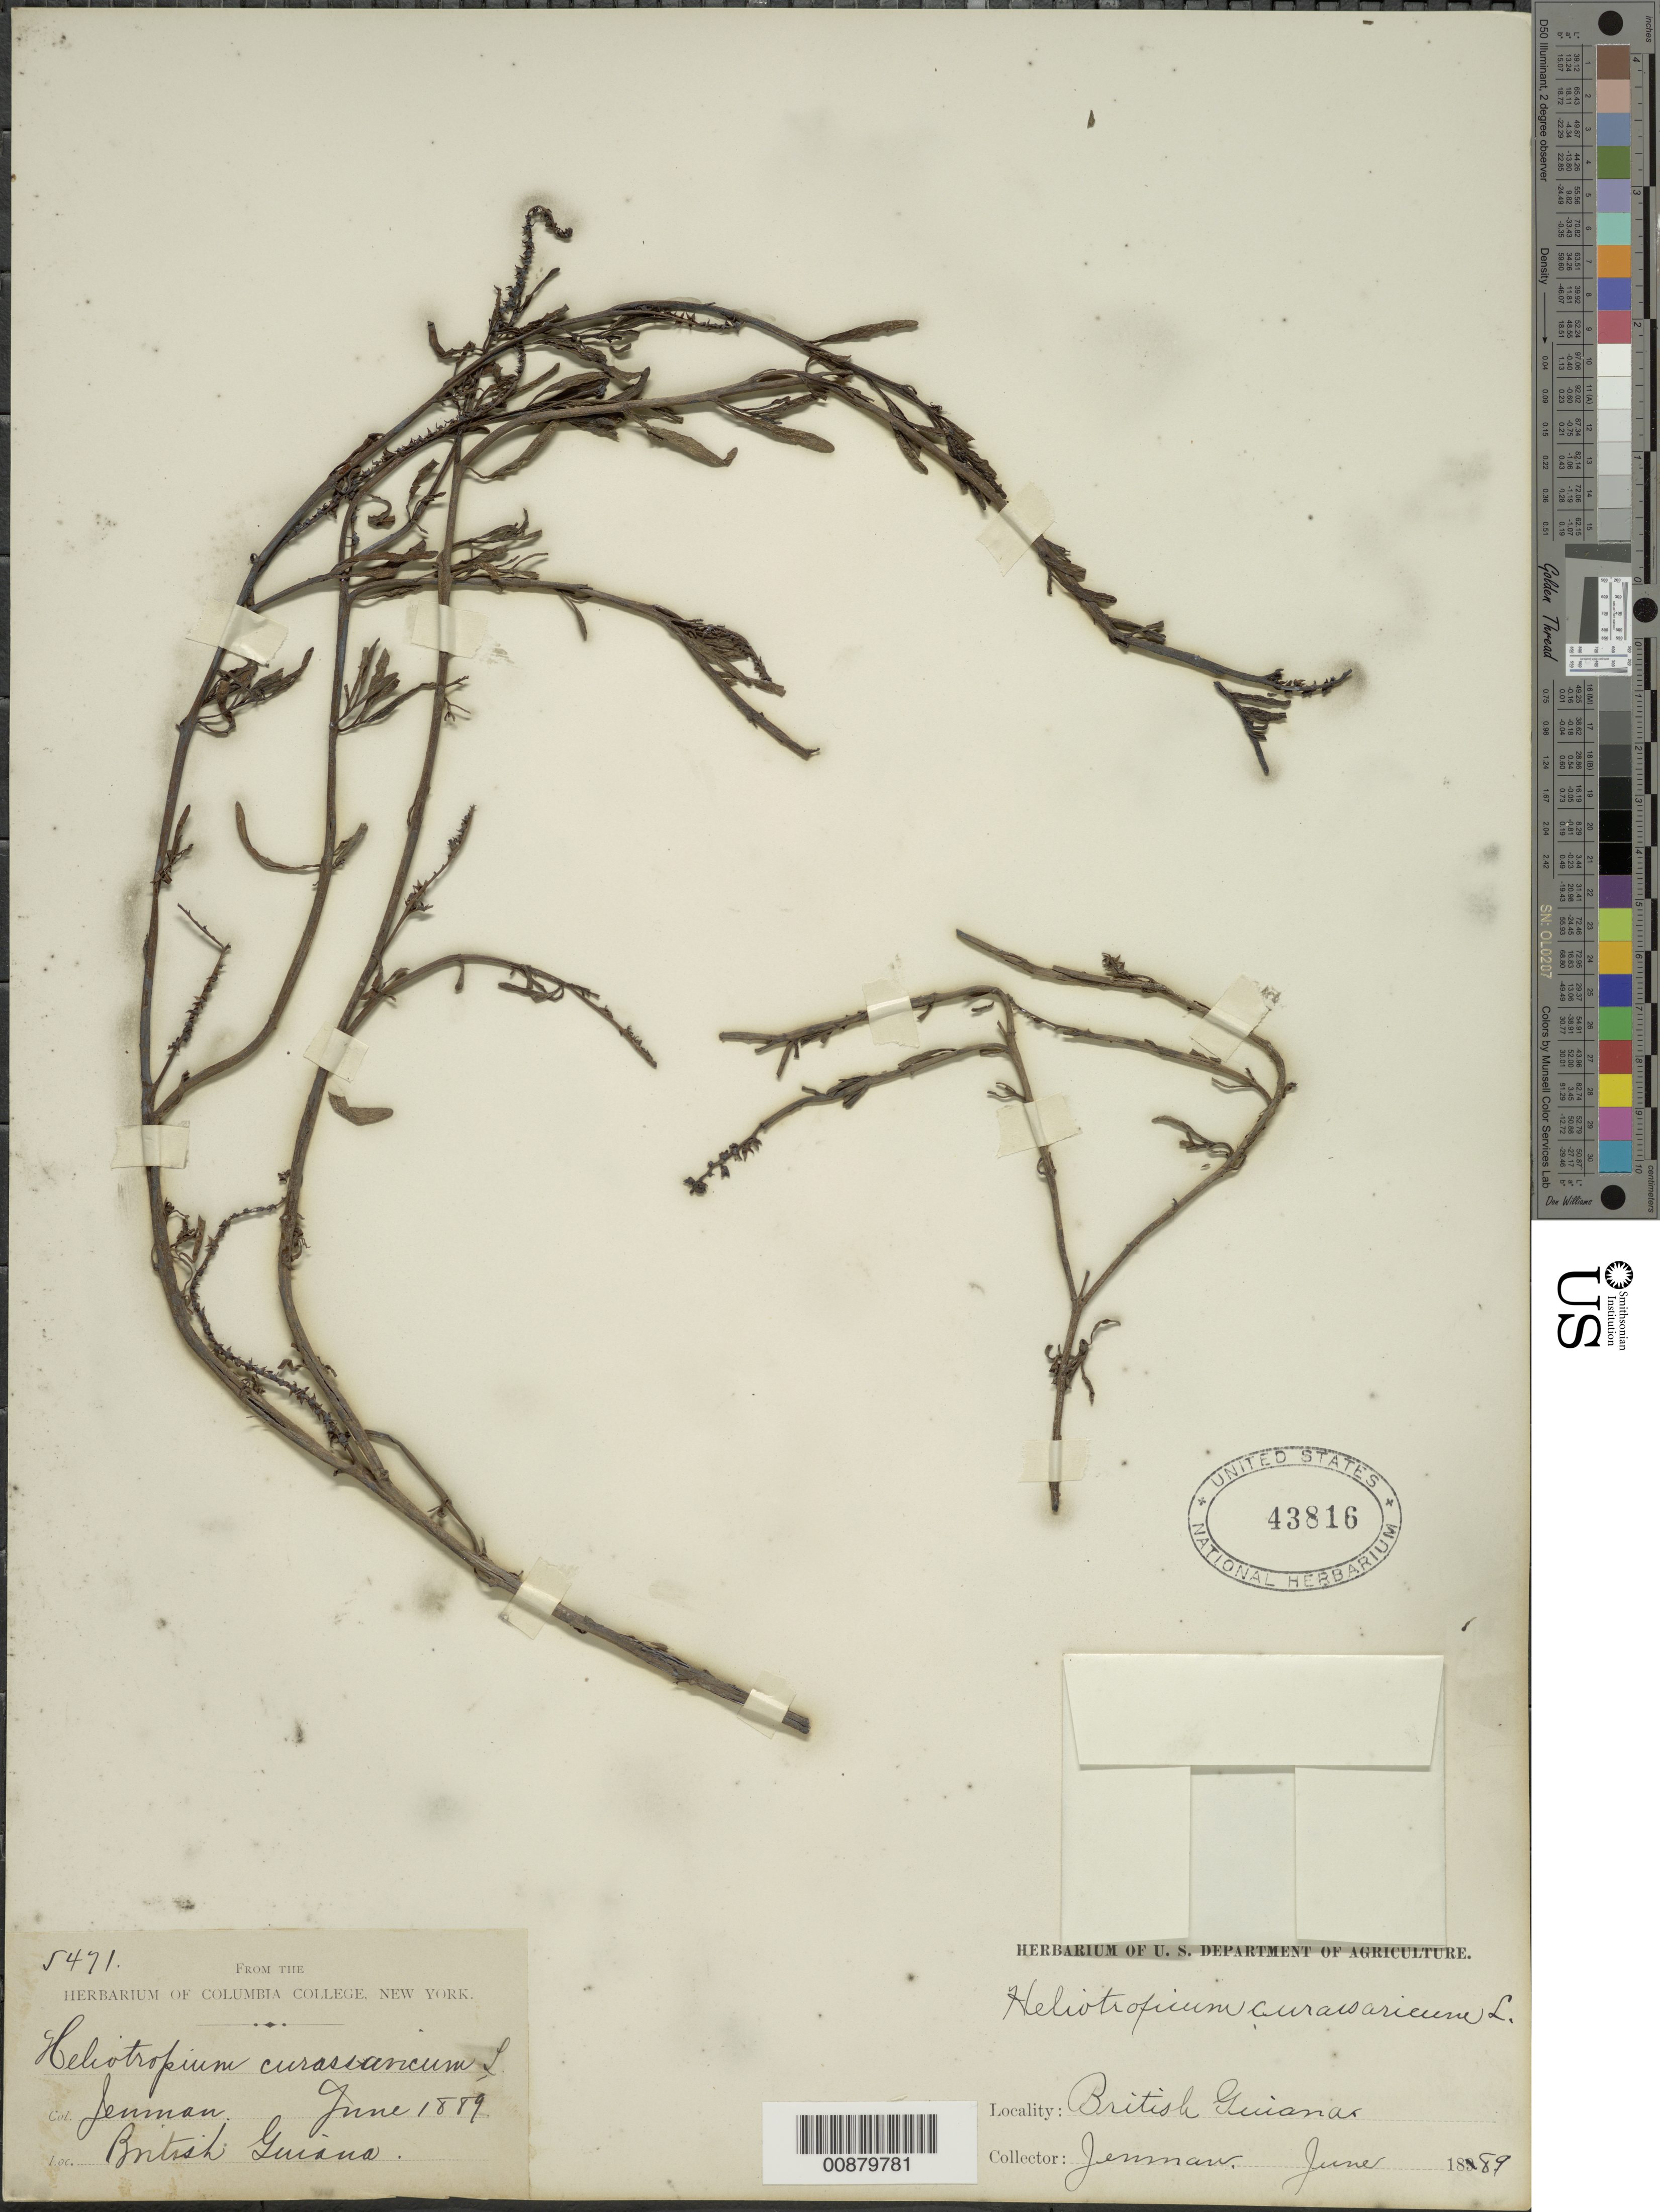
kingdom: Plantae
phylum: Tracheophyta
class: Magnoliopsida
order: Boraginales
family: Heliotropiaceae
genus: Heliotropium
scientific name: Heliotropium curassavicum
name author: L.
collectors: G. S. Jenman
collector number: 5471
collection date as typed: June 1889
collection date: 1889-06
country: Guyana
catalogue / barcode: US 43816